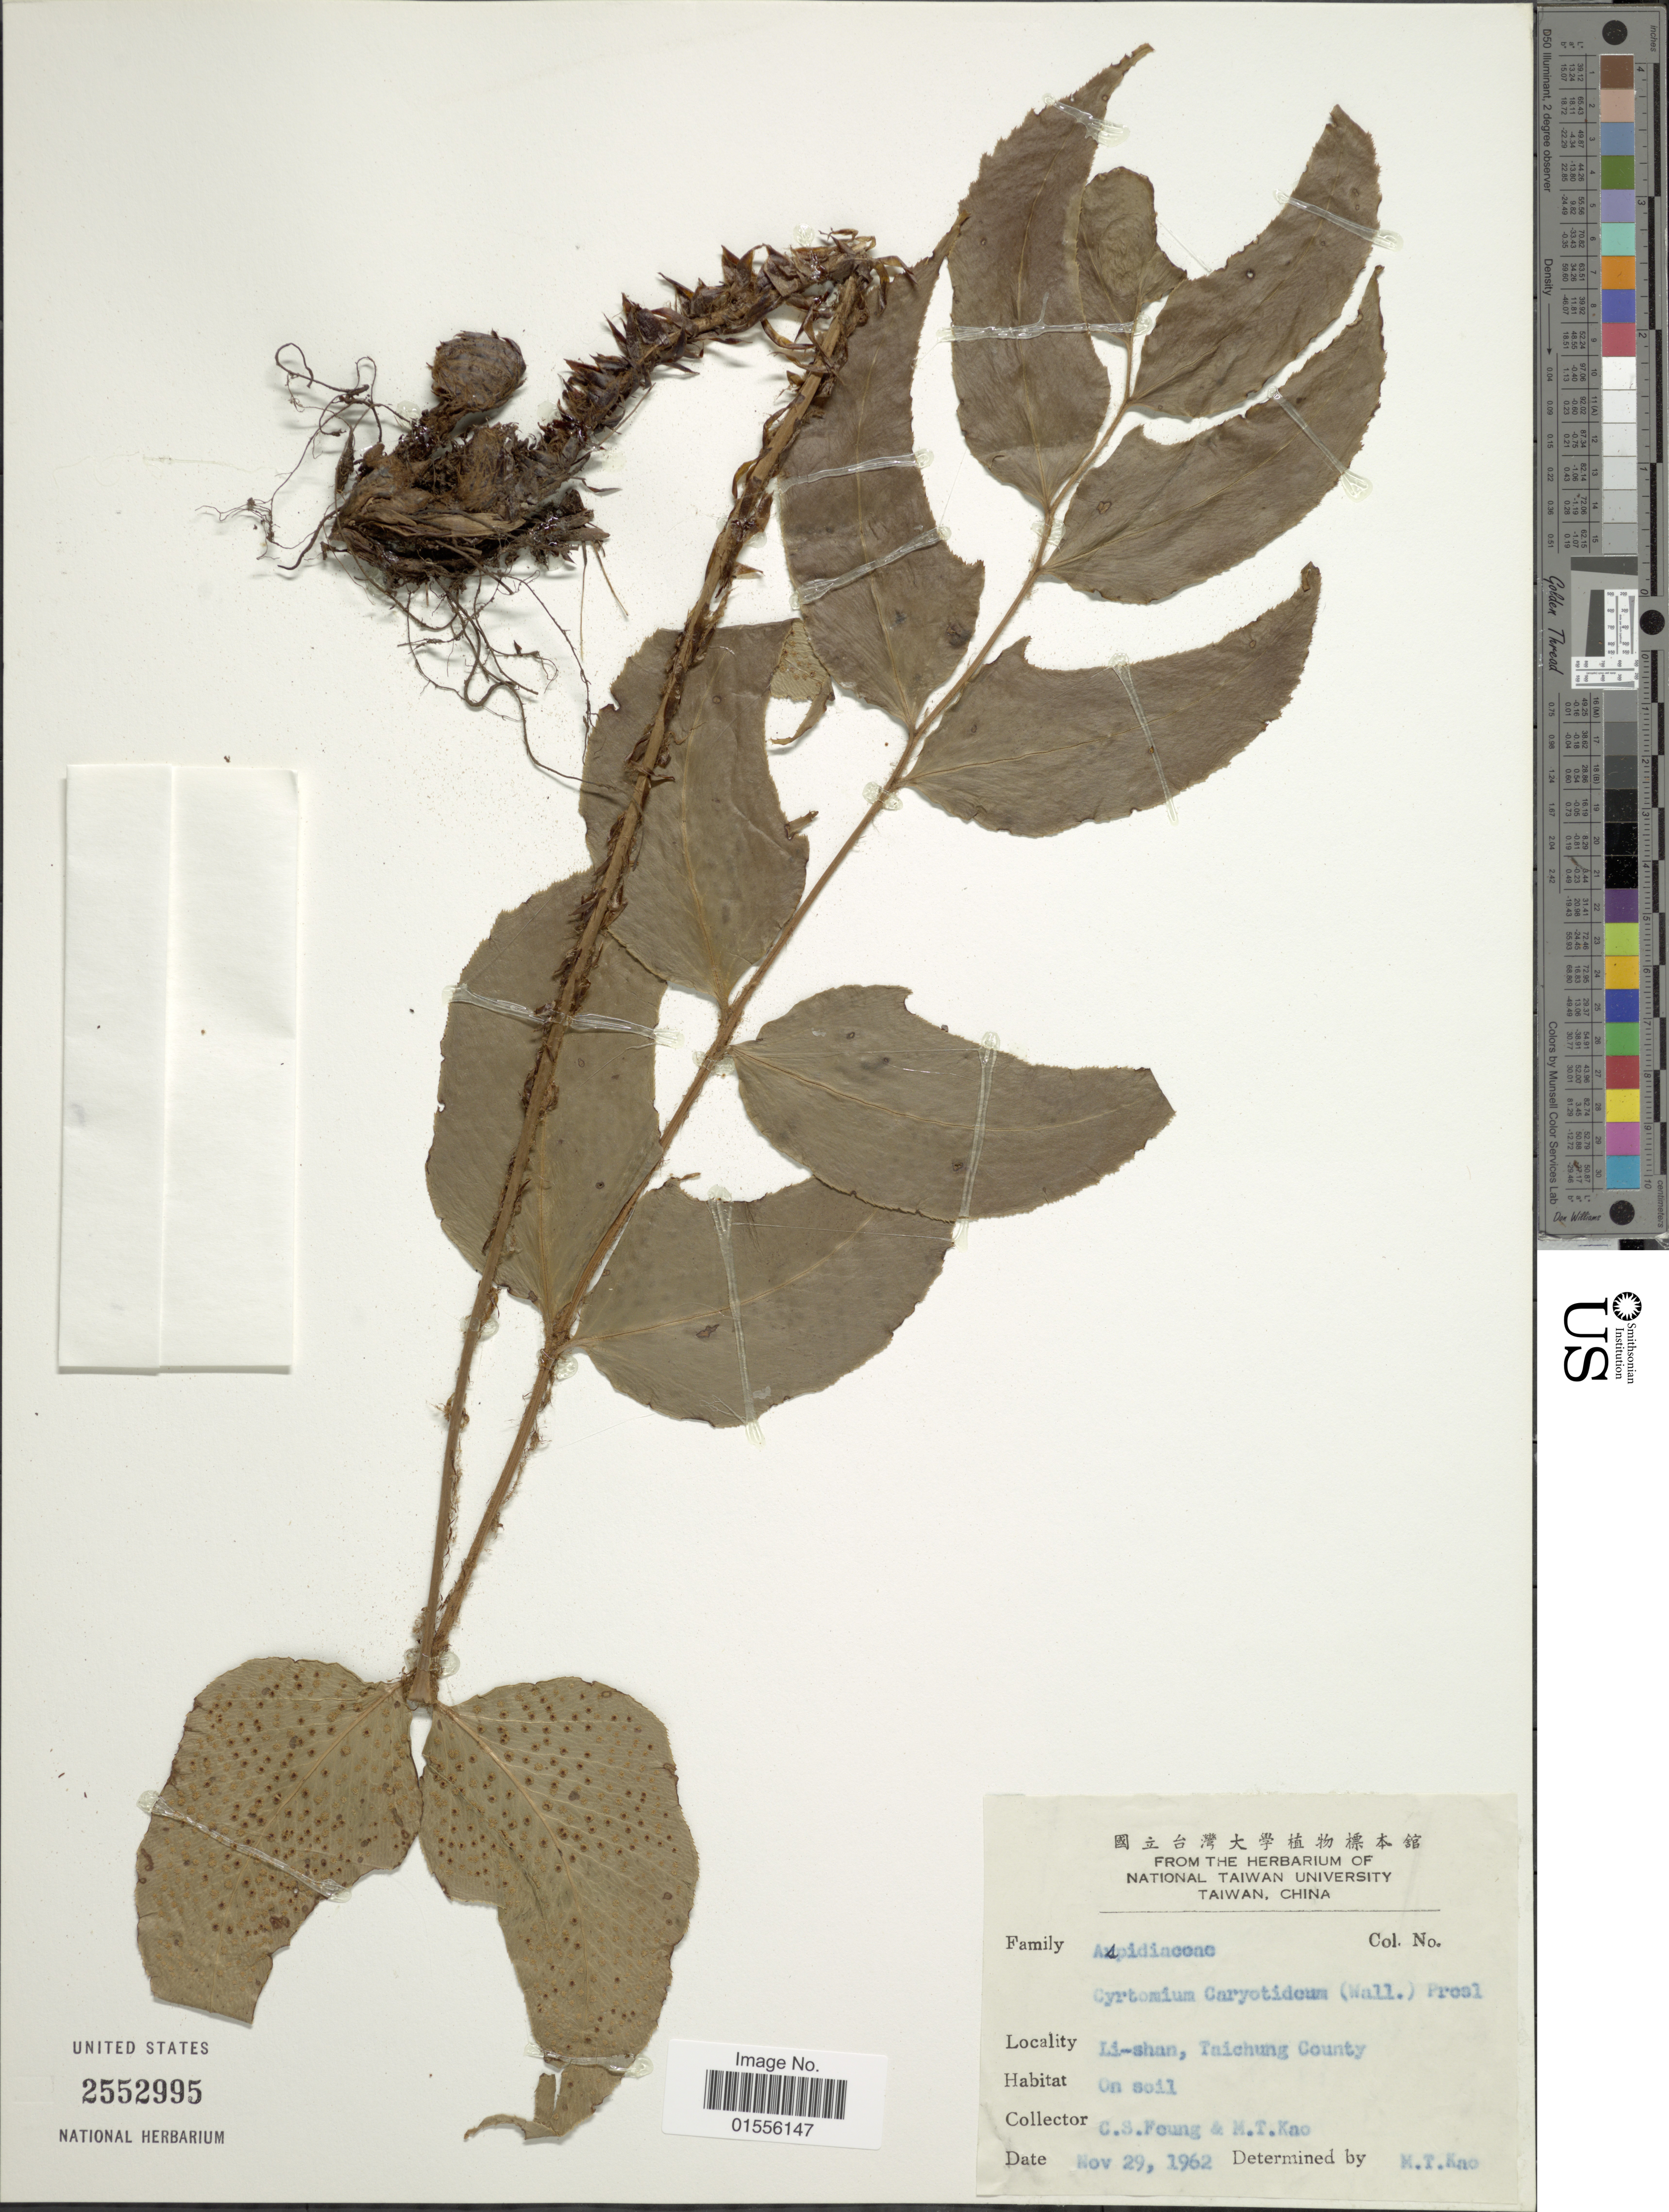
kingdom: Plantae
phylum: Tracheophyta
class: Polypodiopsida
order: Polypodiales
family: Dryopteridaceae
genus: Cyrtomium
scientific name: Cyrtomium caryotideum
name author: (Wall. ex Hook. & Grev.) C. Presl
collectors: C. Feung & M. T. Kao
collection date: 1962-11-29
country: Taiwan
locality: Lis-shan, Taichung County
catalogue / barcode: US 2552995